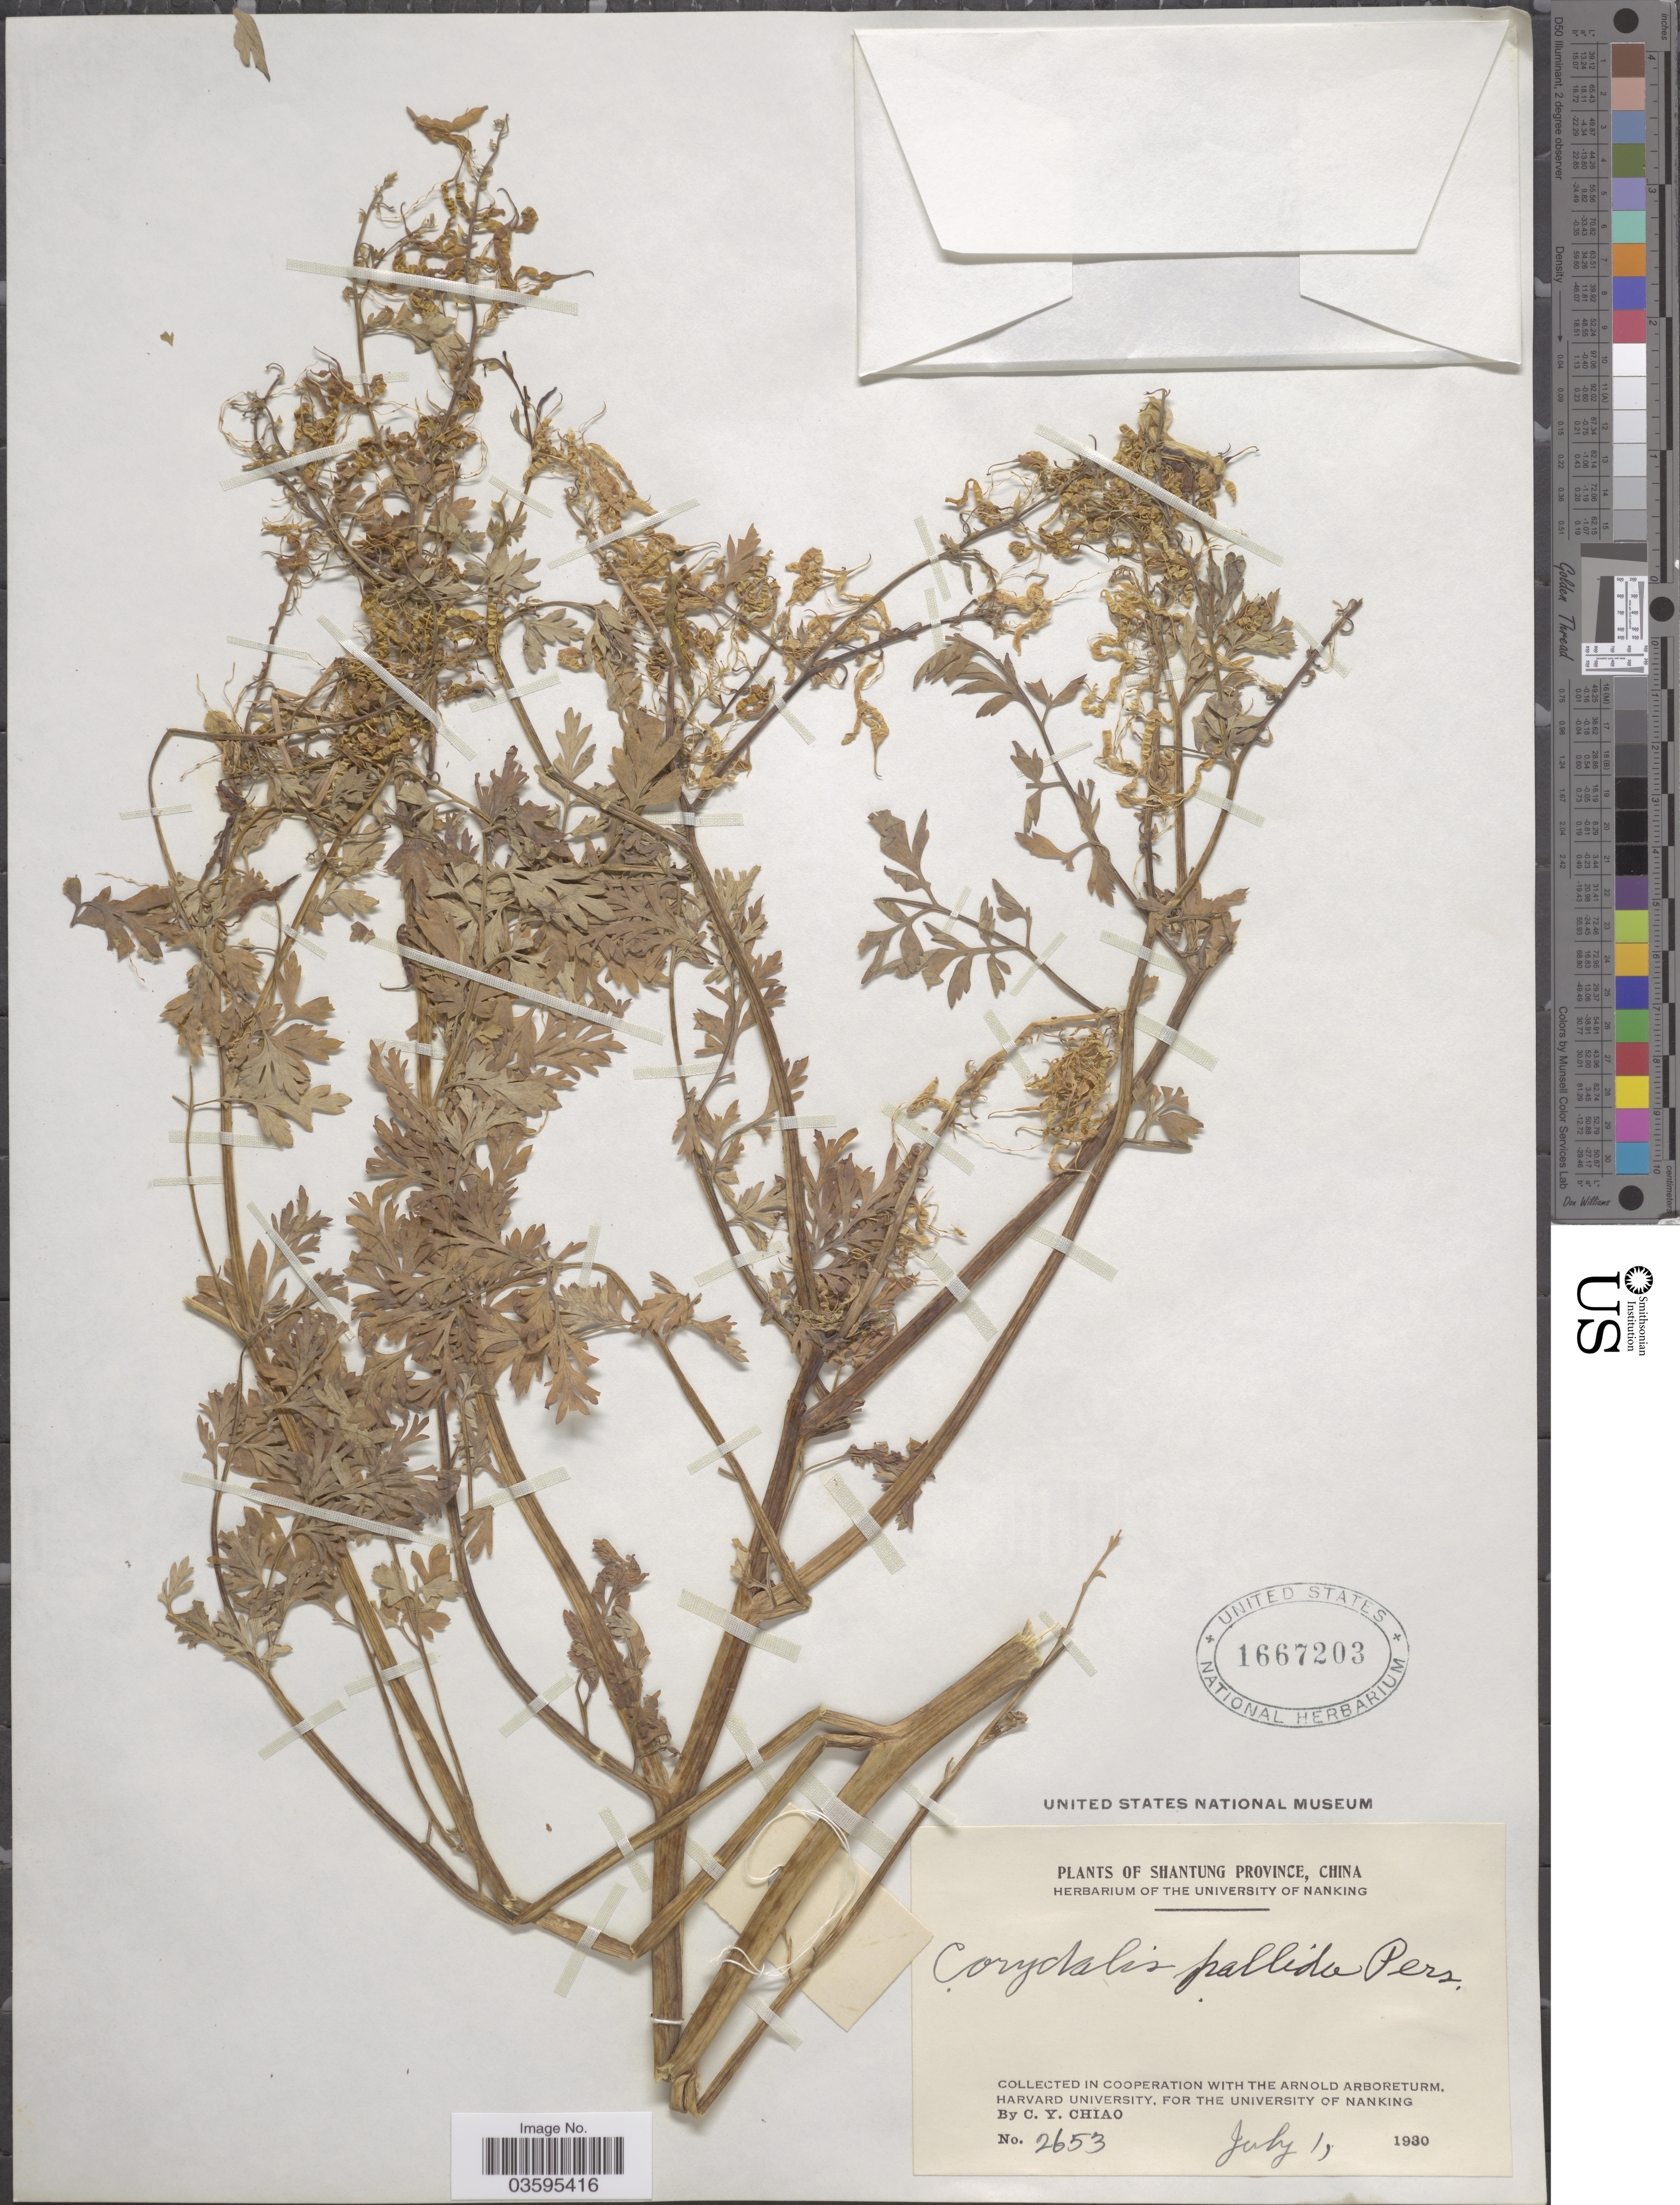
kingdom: Plantae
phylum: Tracheophyta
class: Magnoliopsida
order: Ranunculales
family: Papaveraceae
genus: Corydalis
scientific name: Corydalis pallida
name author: (Thunb.) Pers.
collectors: C. Y. Chiao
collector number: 2653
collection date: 1930-07-01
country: China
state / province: Shandong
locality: Shantung Province.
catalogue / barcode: US 1667203